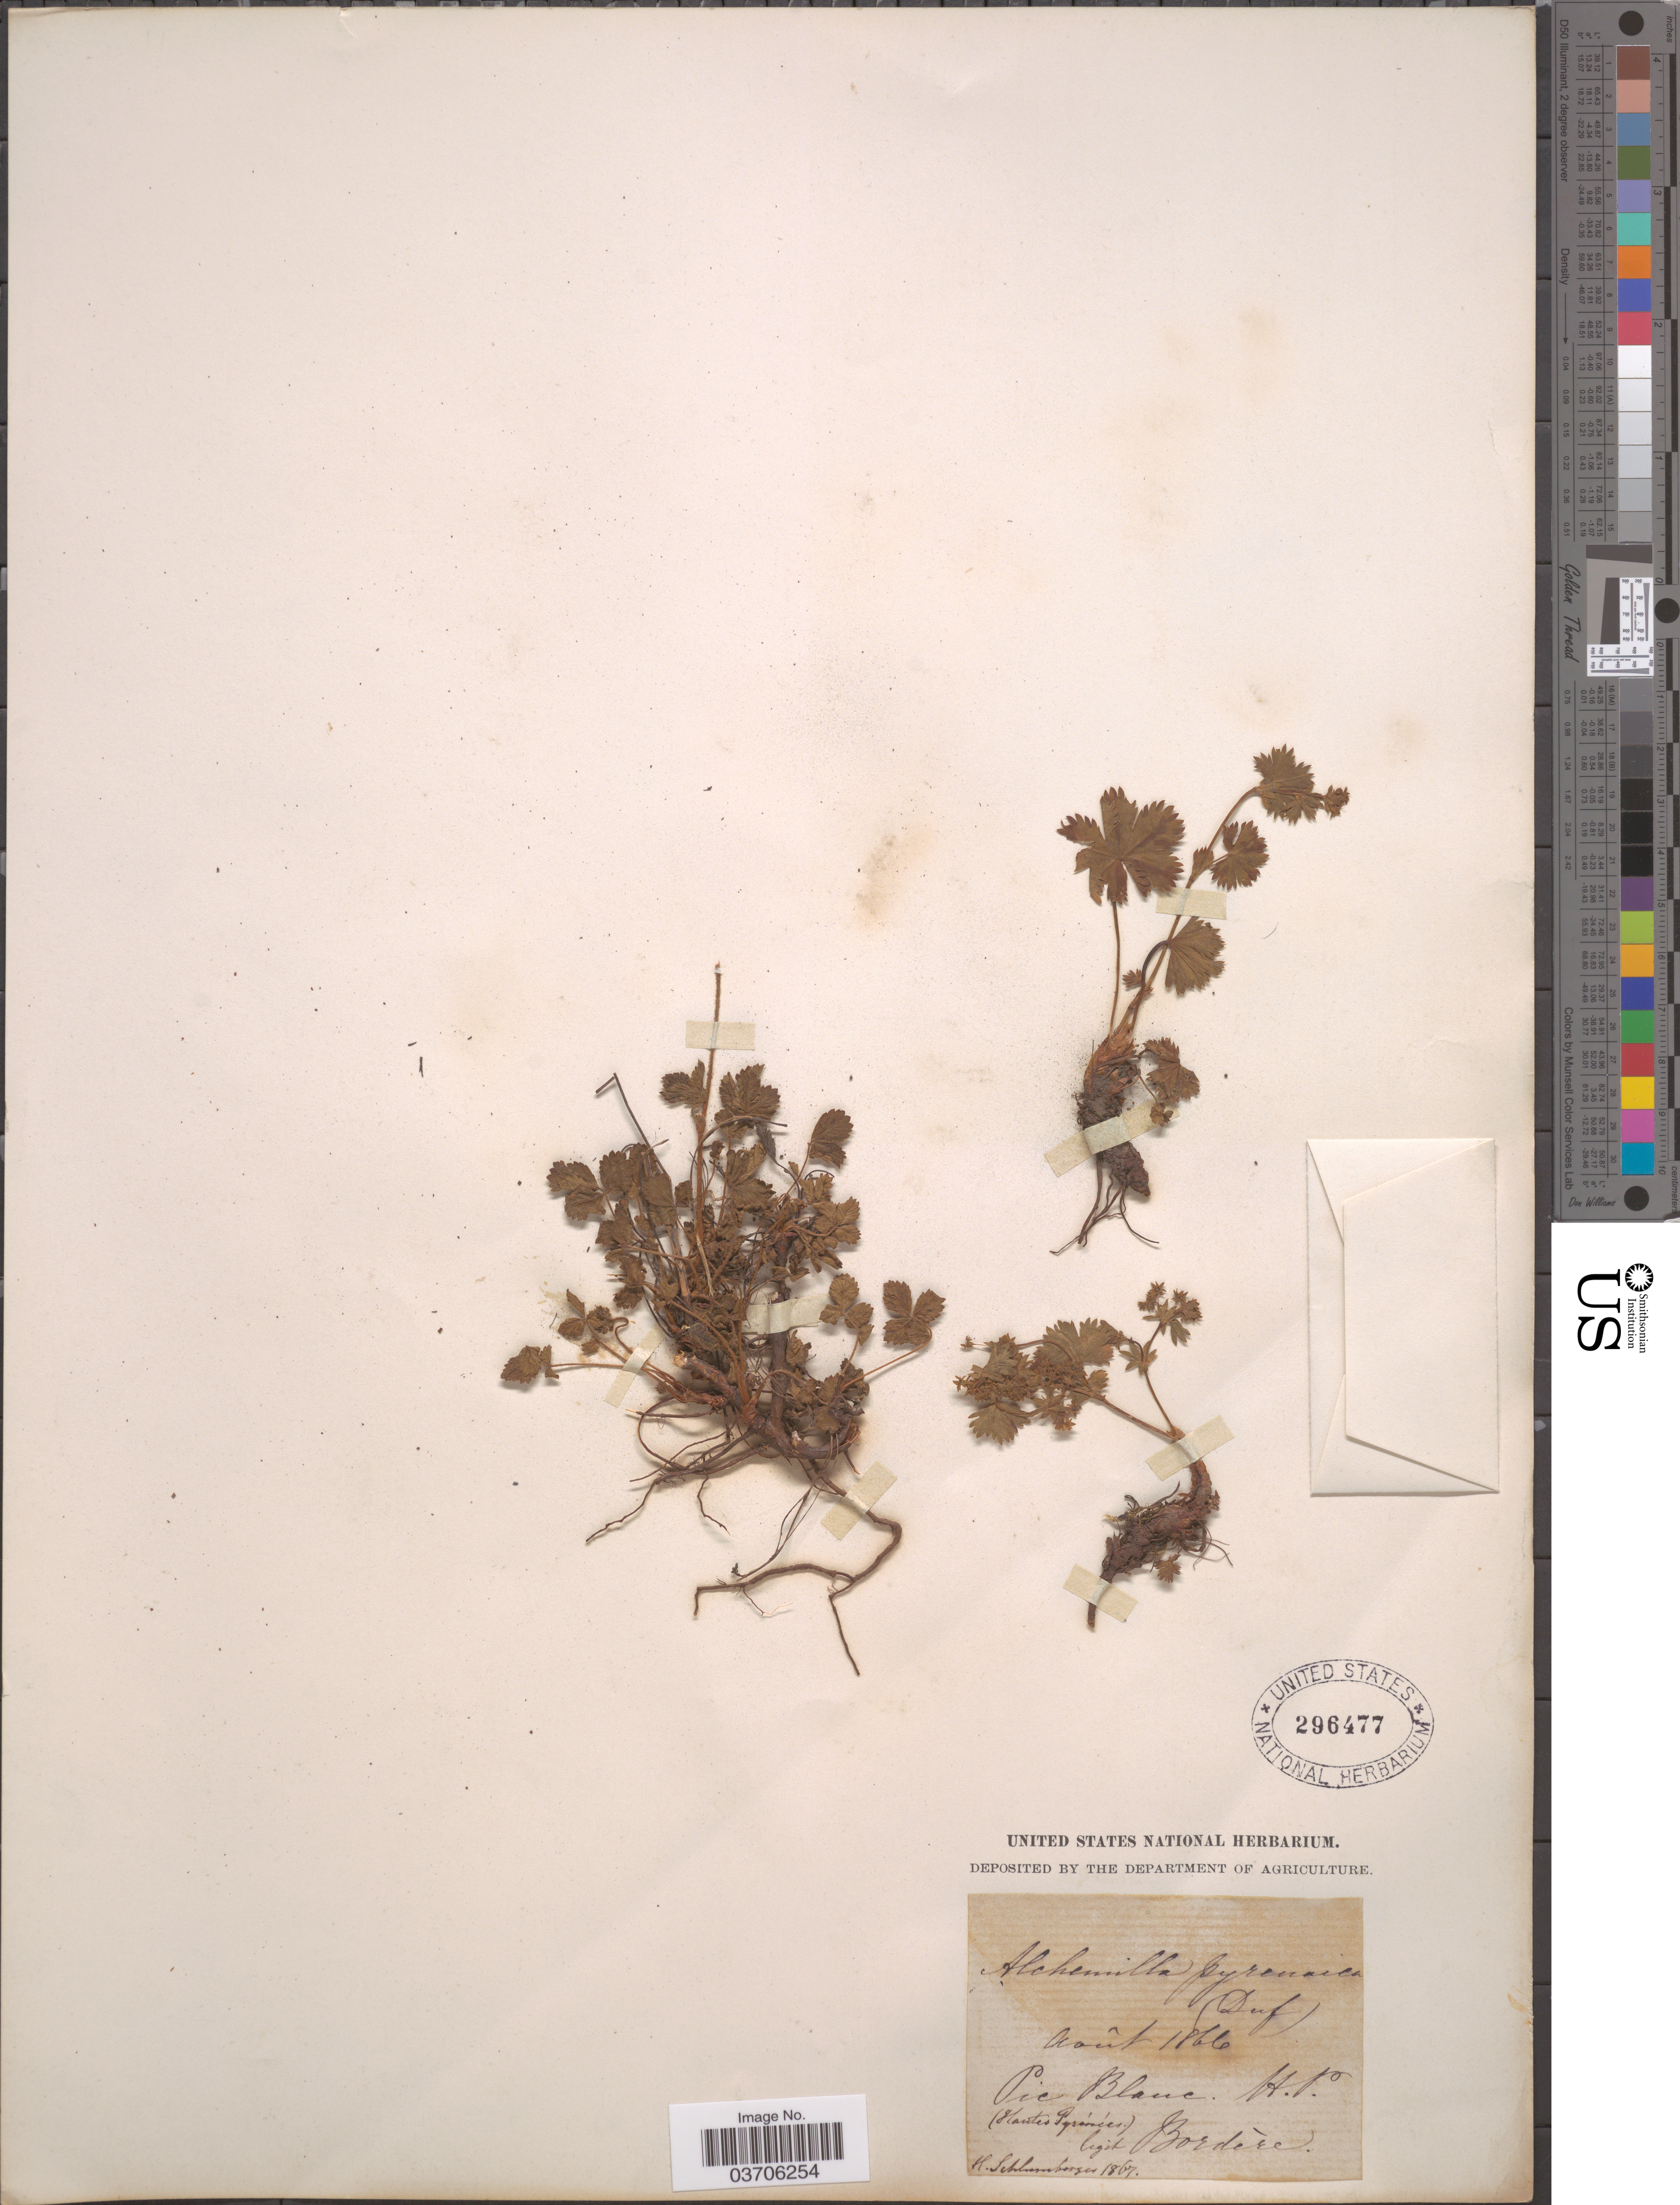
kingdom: Plantae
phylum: Tracheophyta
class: Magnoliopsida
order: Rosales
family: Rosaceae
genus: Alchemilla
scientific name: Alchemilla pyrenaica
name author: Dufour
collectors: -. Bordère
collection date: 1866-08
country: France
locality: Pic Blanc (Hautes Pyrénées). A. V.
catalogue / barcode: US 296477